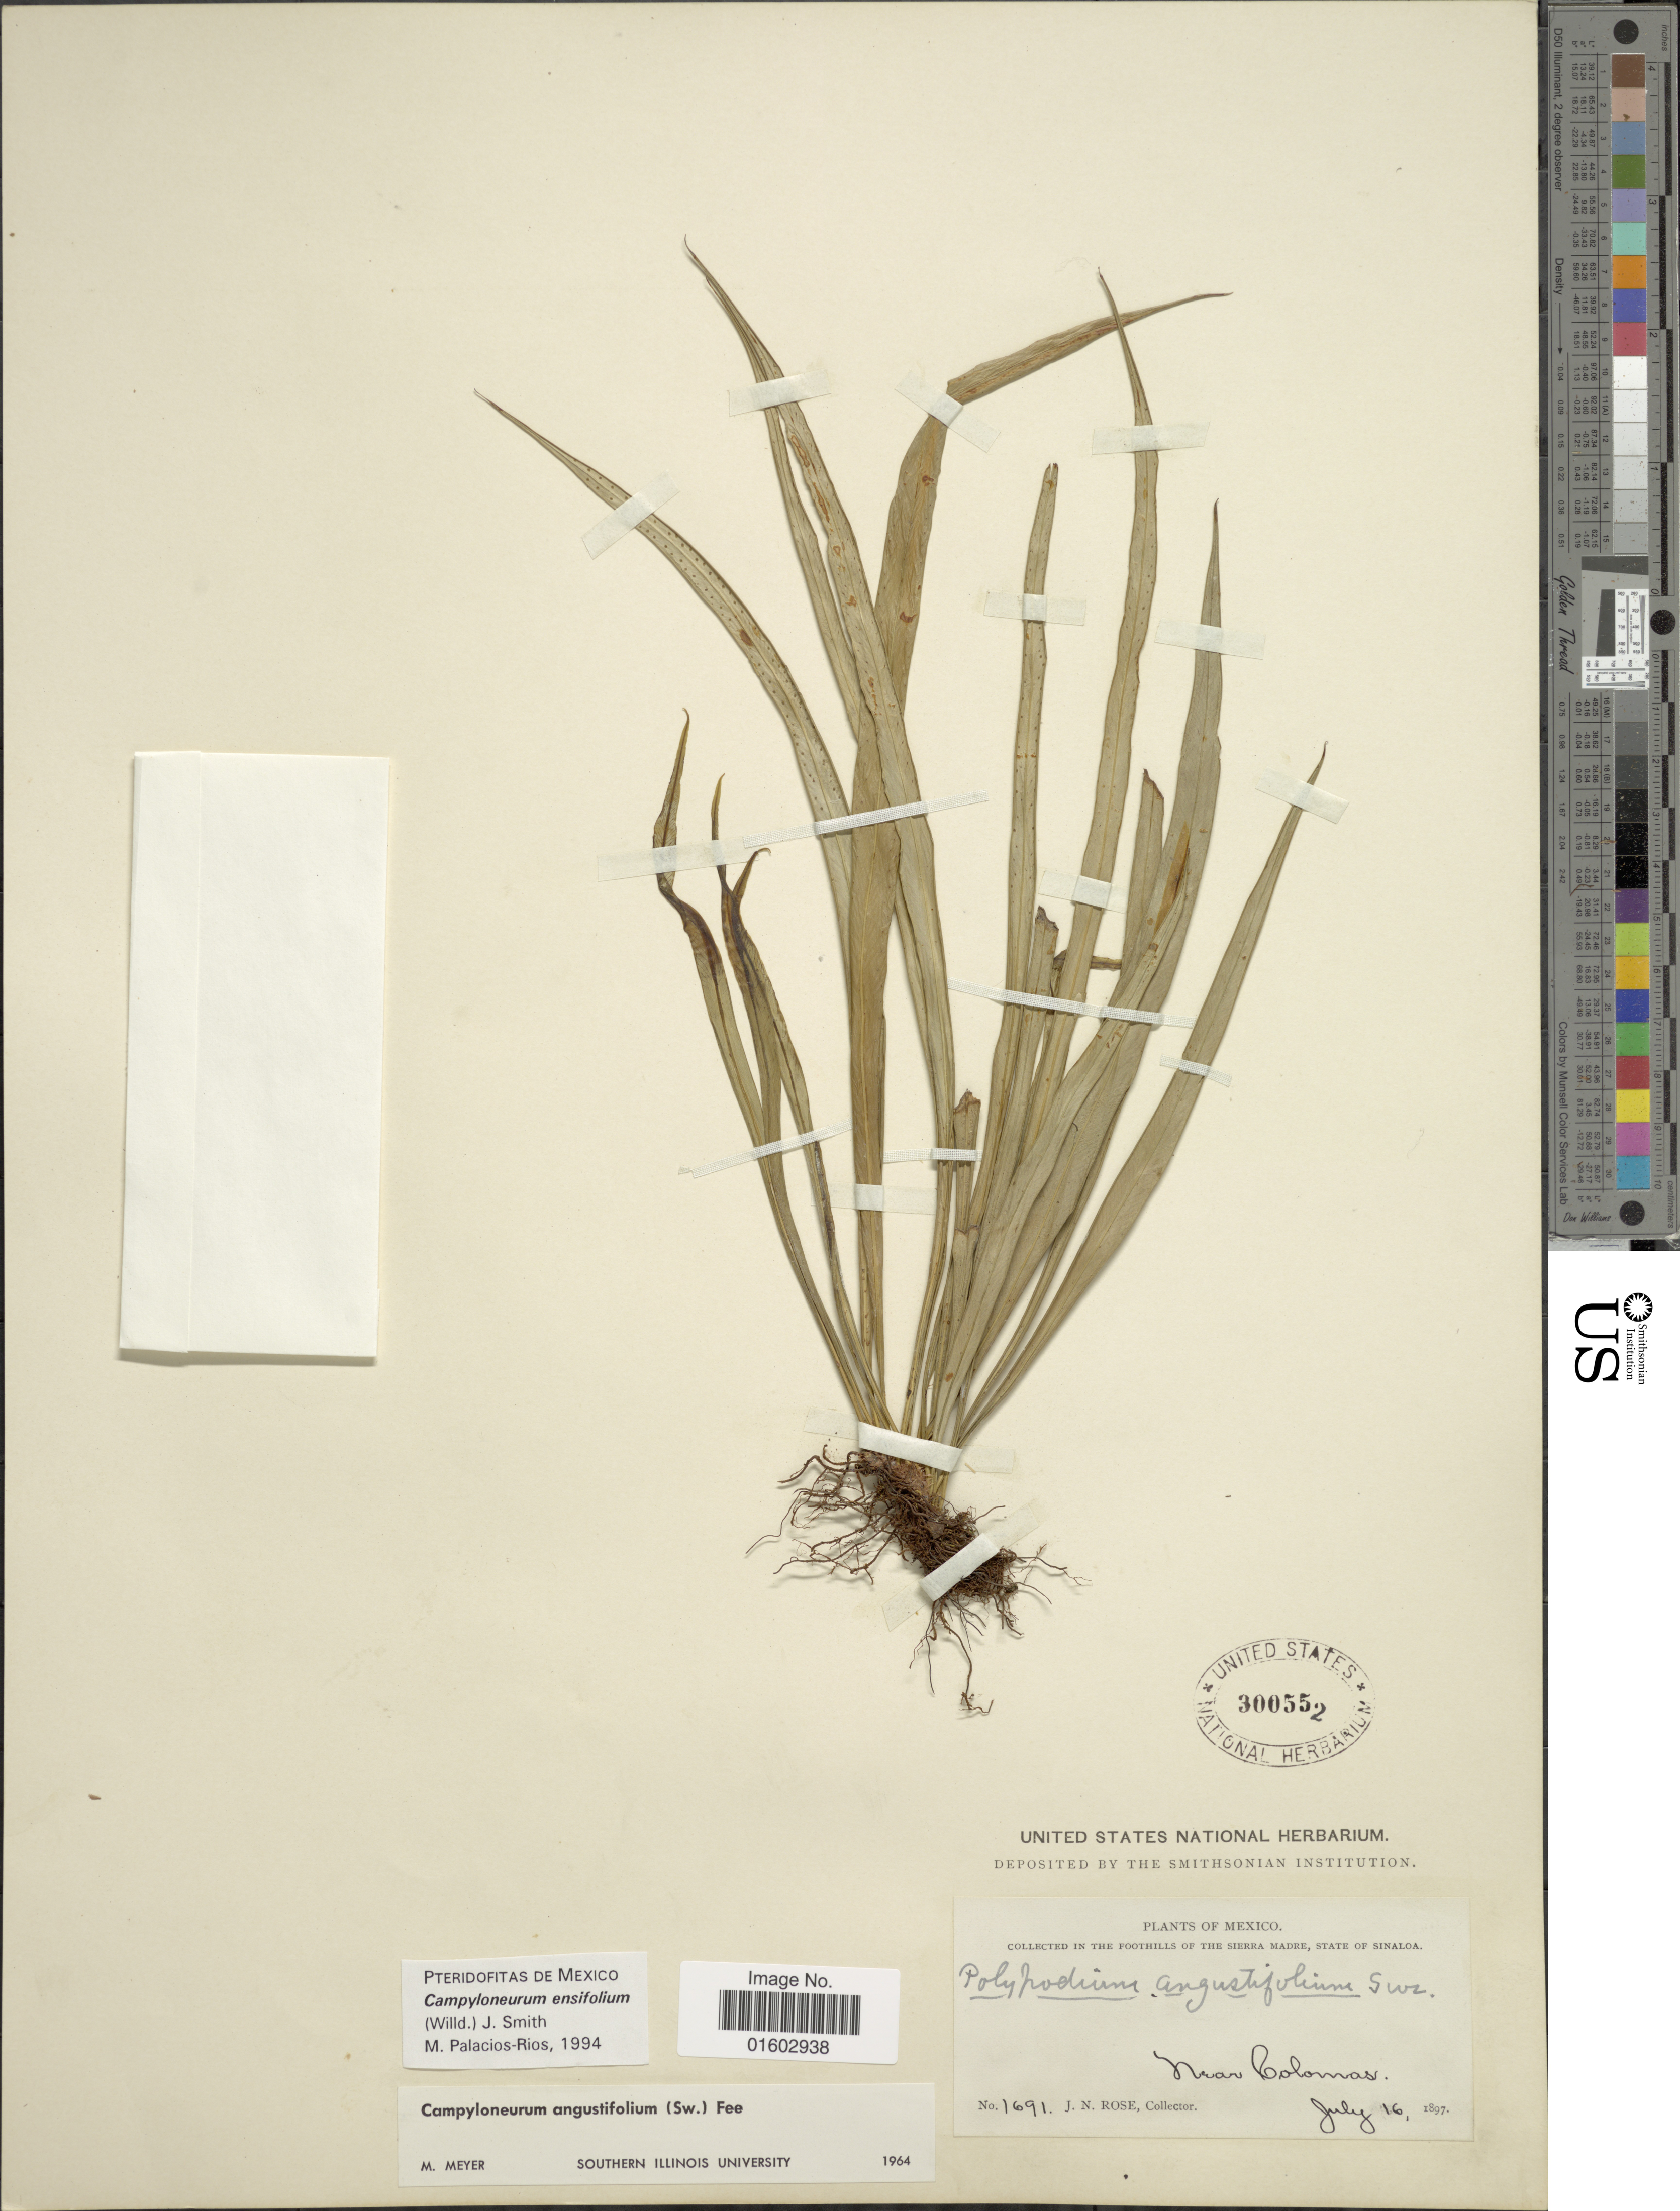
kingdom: Plantae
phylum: Tracheophyta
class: Polypodiopsida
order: Polypodiales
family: Polypodiaceae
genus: Campyloneurum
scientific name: Campyloneurum angustifolium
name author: (Sw.) Fée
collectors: J. N. Rose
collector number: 1691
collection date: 1897-07-16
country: Mexico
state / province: Sinaloa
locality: In the Foothills of the Suierra Madre, State of Sinaloa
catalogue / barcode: US 300552